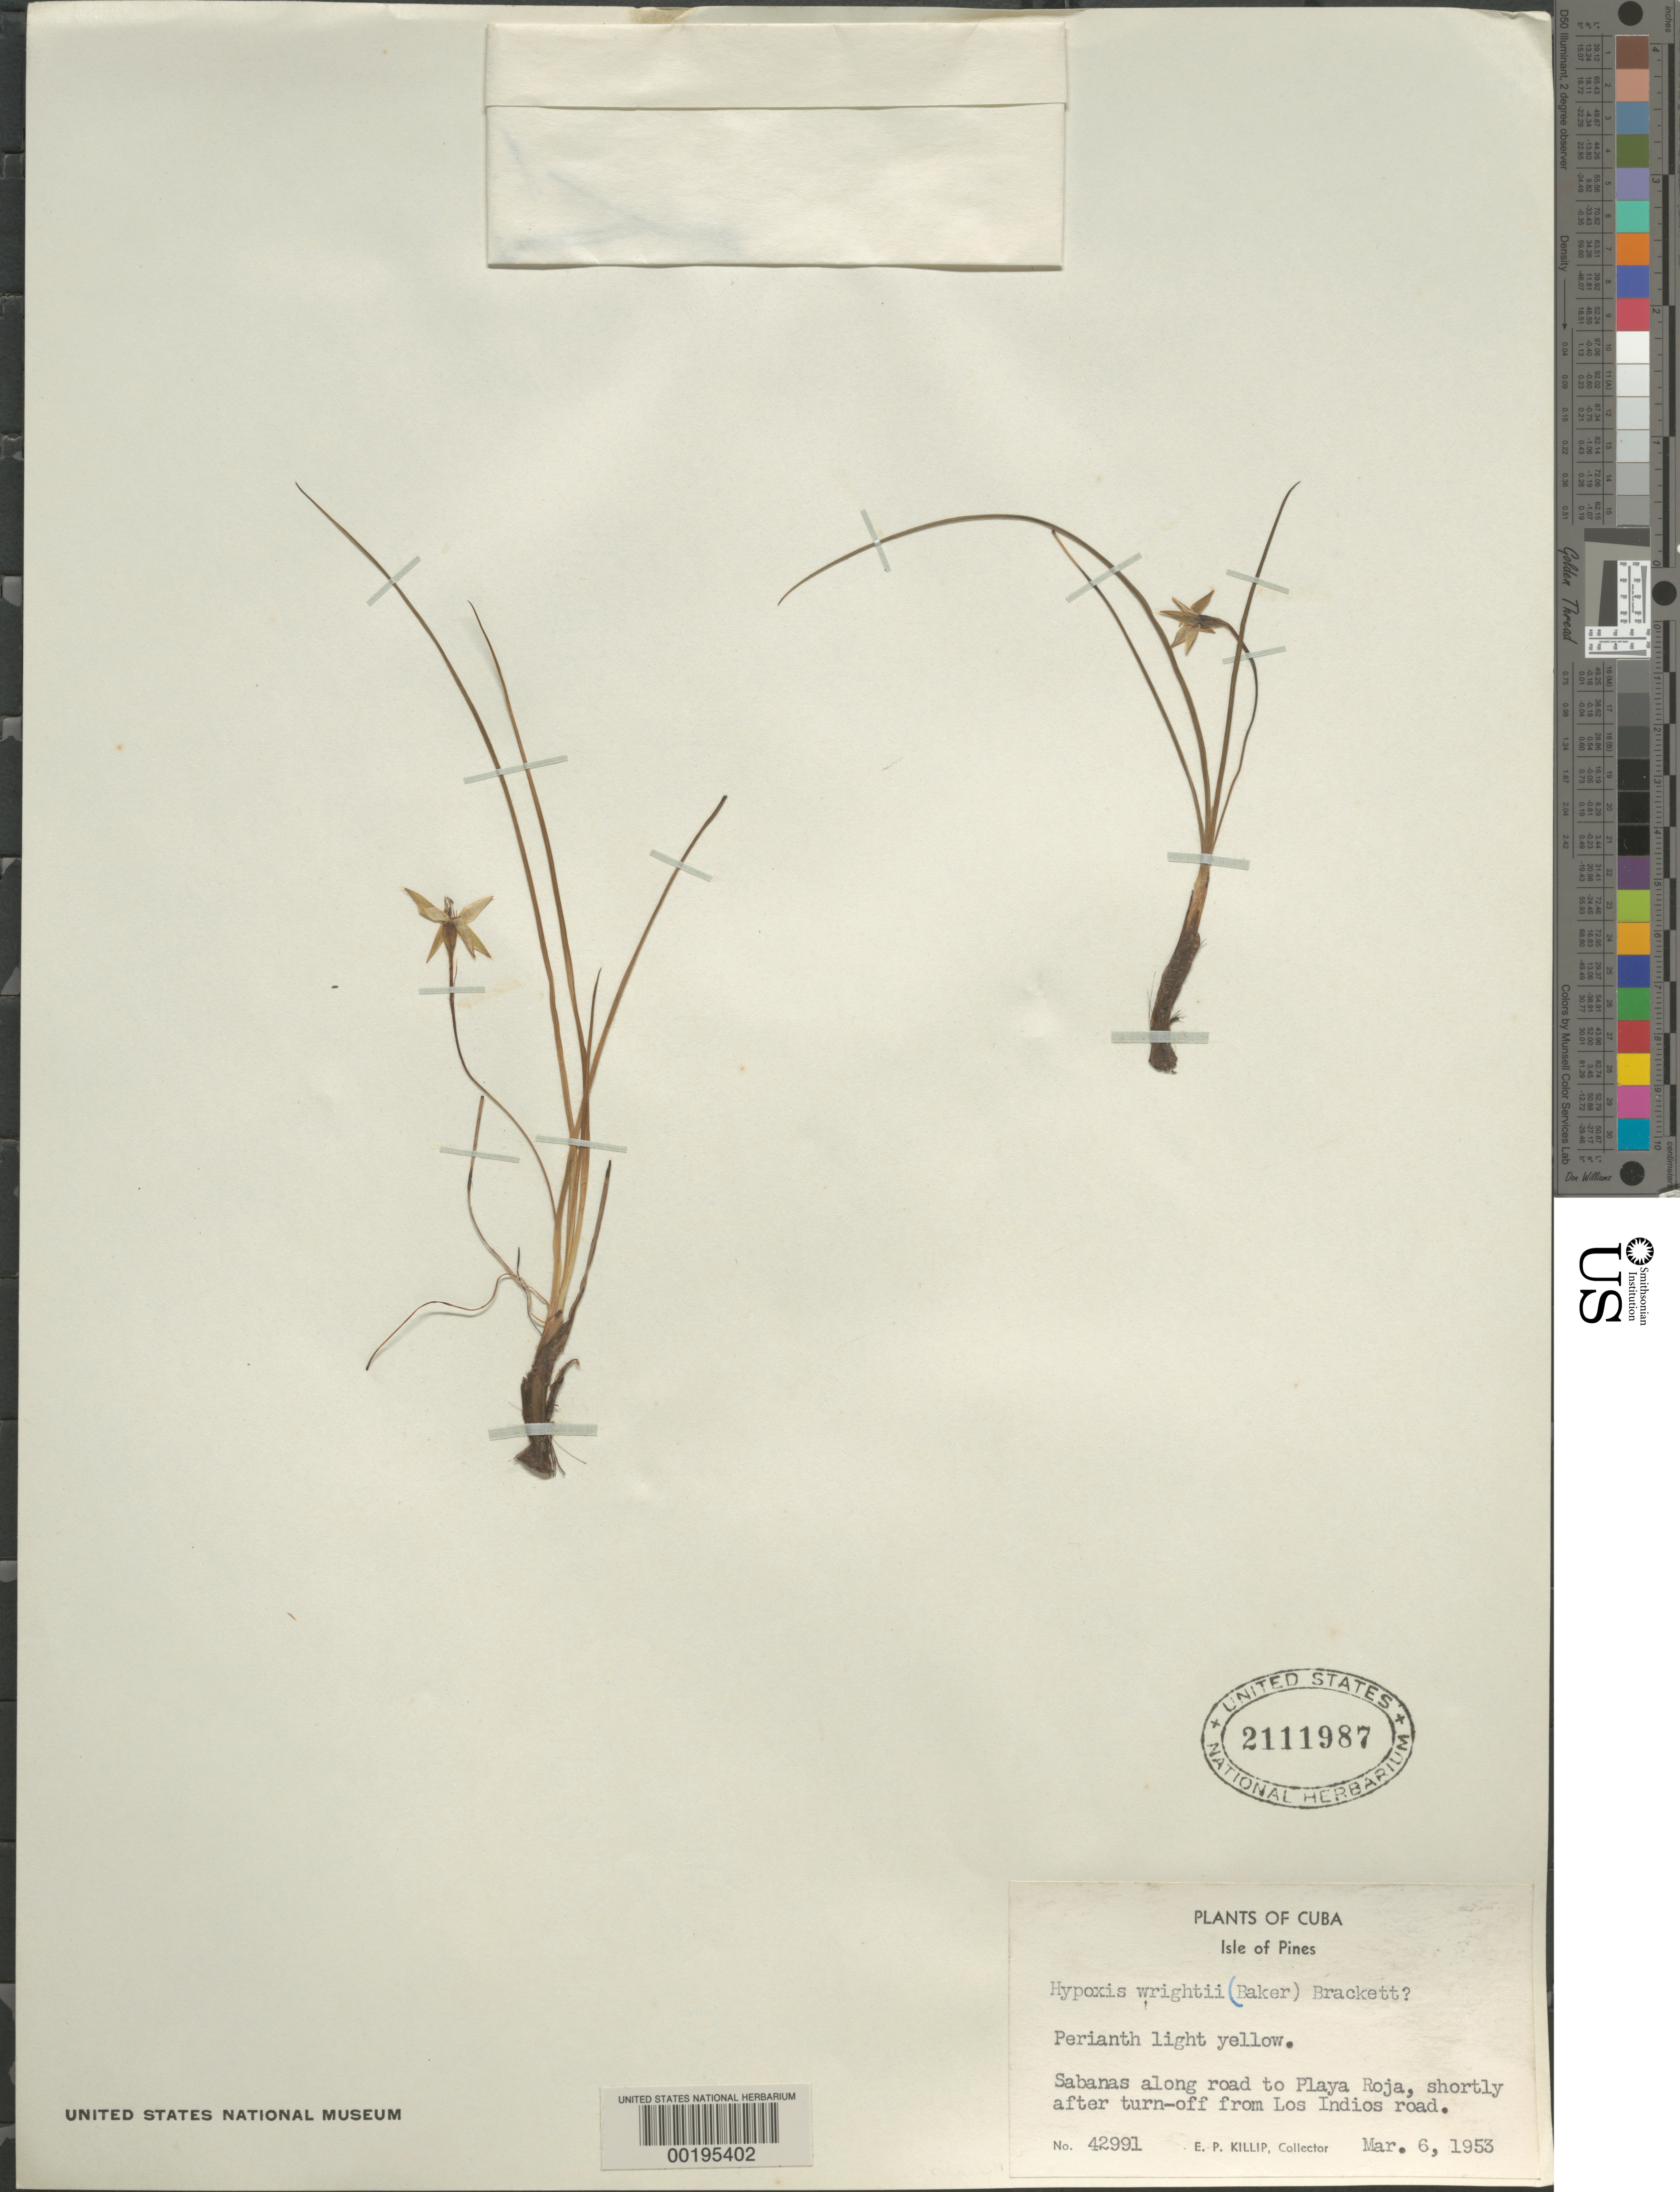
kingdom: Plantae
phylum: Tracheophyta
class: Liliopsida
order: Asparagales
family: Hypoxidaceae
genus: Hypoxis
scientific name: Hypoxis wrightii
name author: (Baker) Brackett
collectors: E. P. Killip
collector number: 42991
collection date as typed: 06 Mar 1953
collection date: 1953-03-06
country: Cuba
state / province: Isla de La Juventud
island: Isla de La Juventud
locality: Along road to playa roja, shortly after turn-off from los indios road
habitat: Savannas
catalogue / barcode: US 2111987